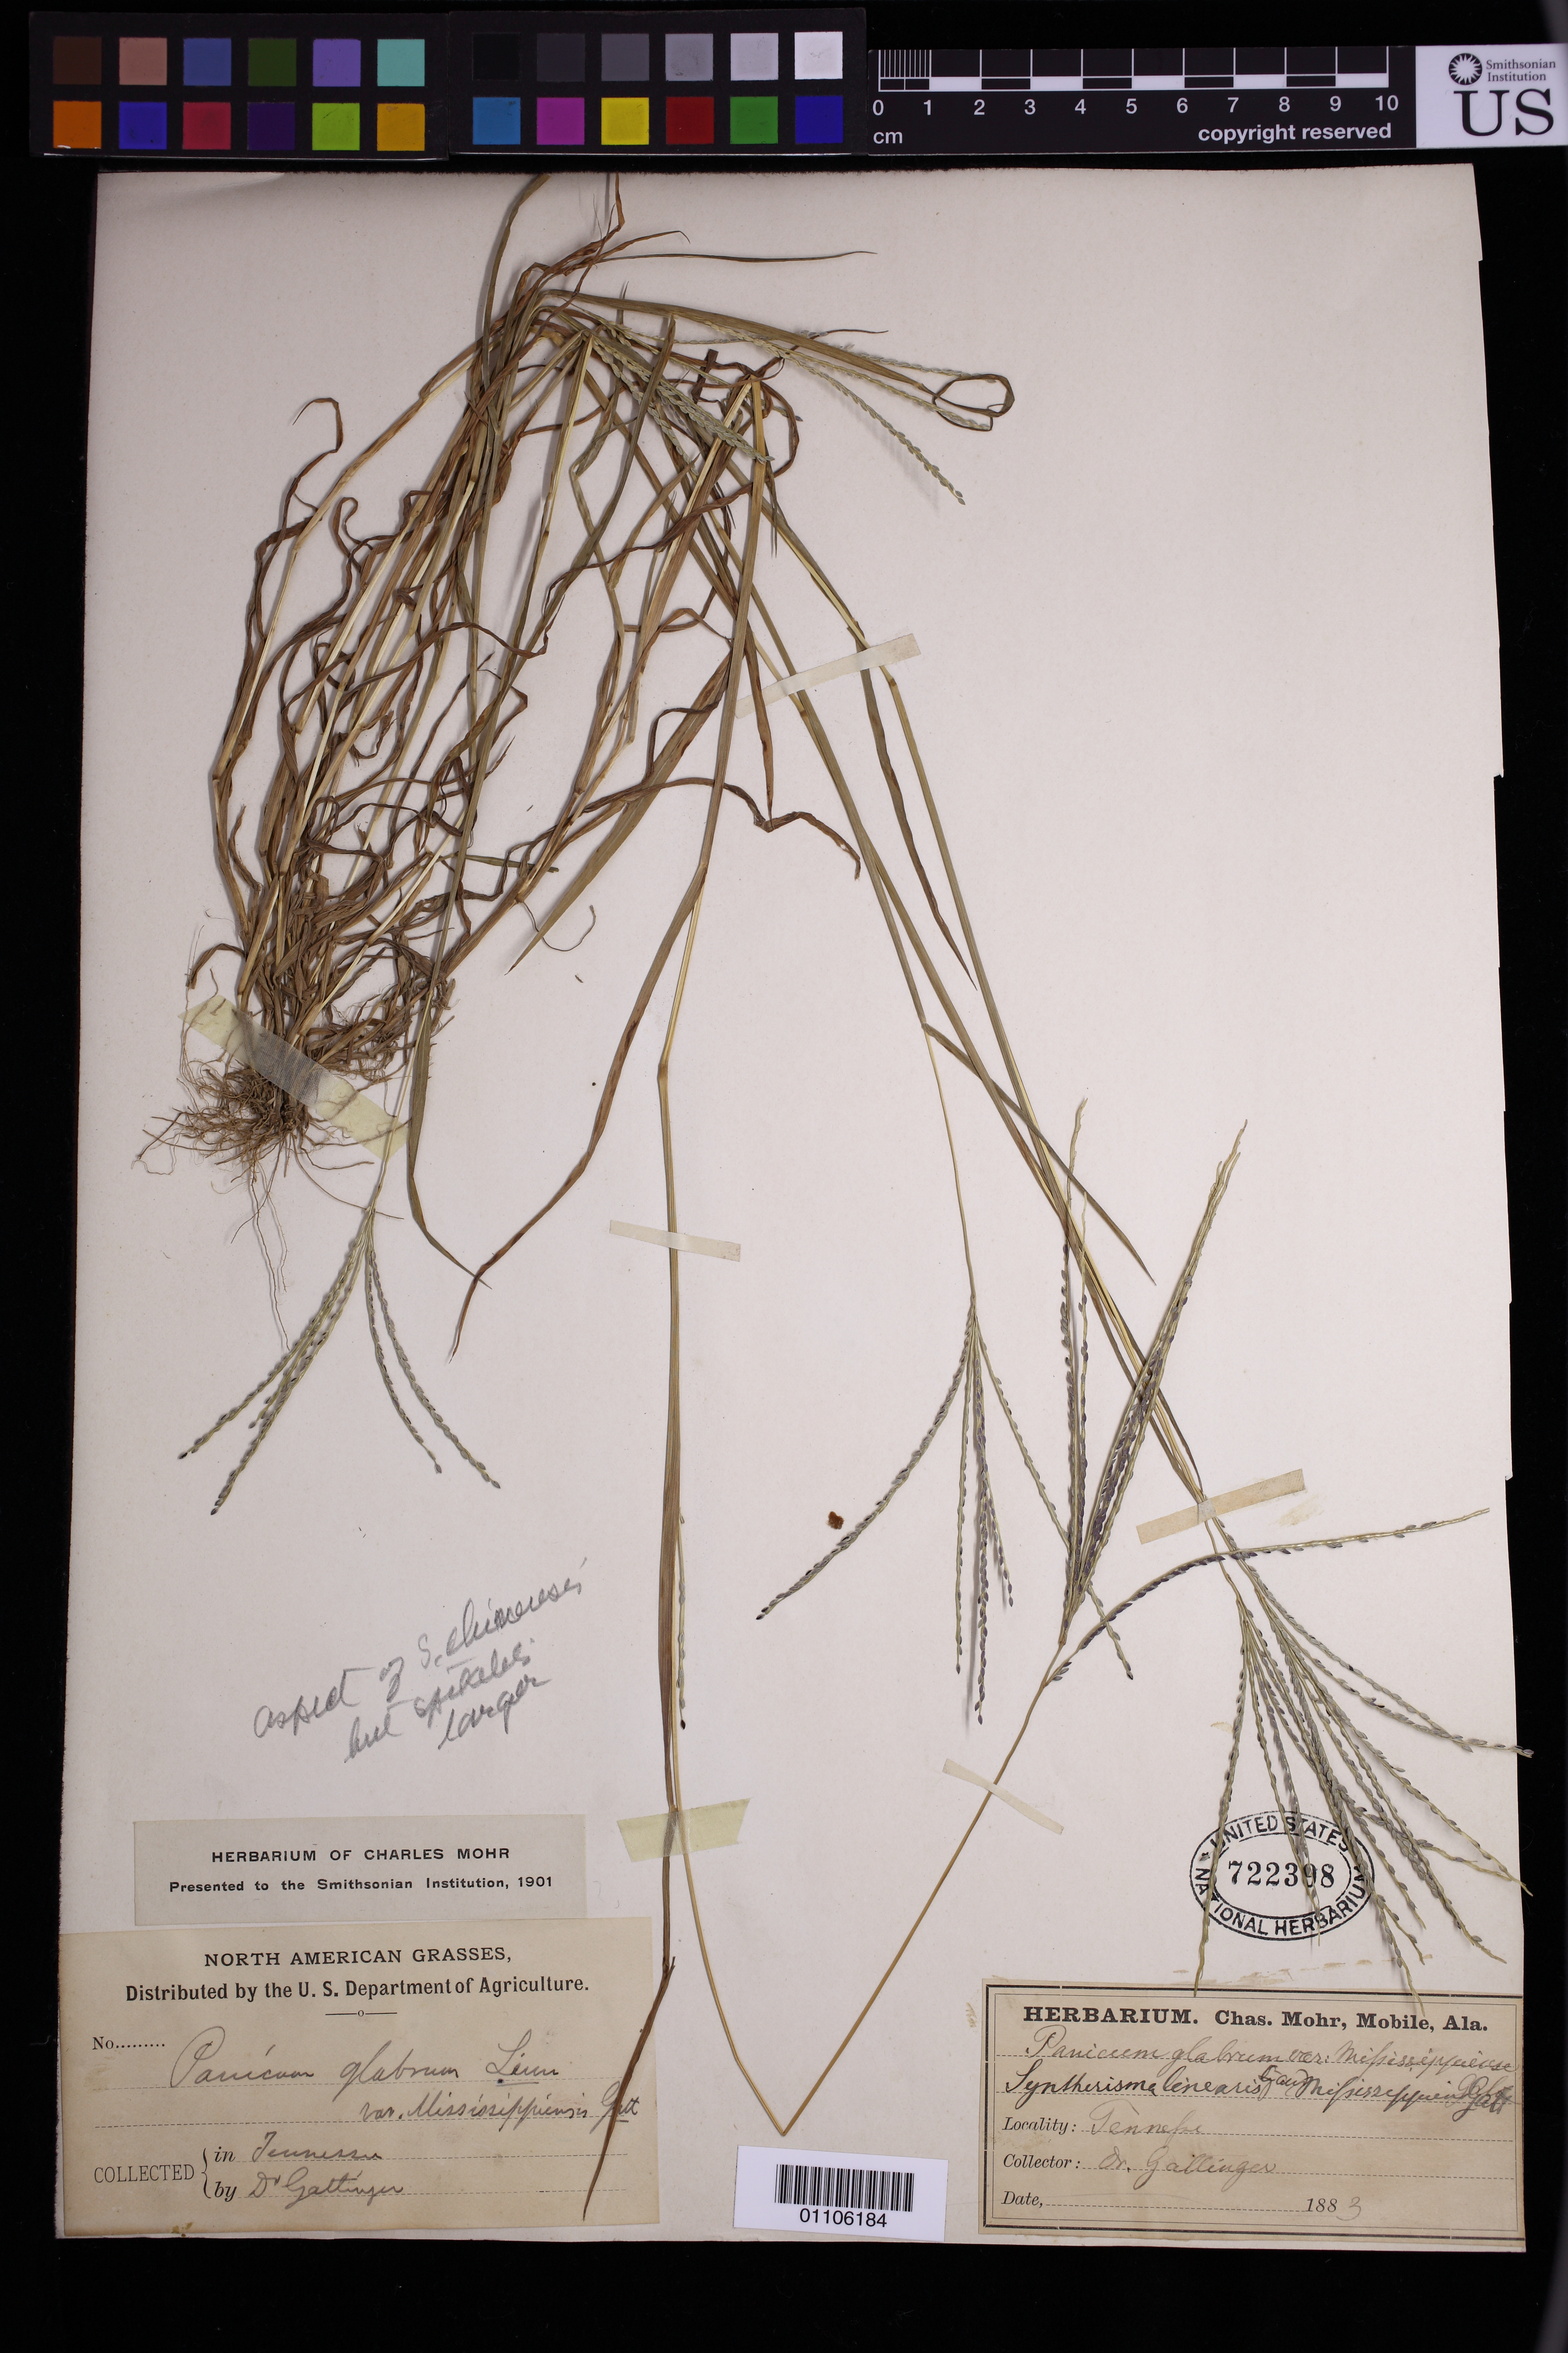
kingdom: Plantae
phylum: Tracheophyta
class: Liliopsida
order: Poales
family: Poaceae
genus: Panicum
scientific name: Panicum glabrum var. mississippiense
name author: Gatt. in Vasey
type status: Possible Type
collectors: A. Gattinger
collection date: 1883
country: United States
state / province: Tennessee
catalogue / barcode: US 722398